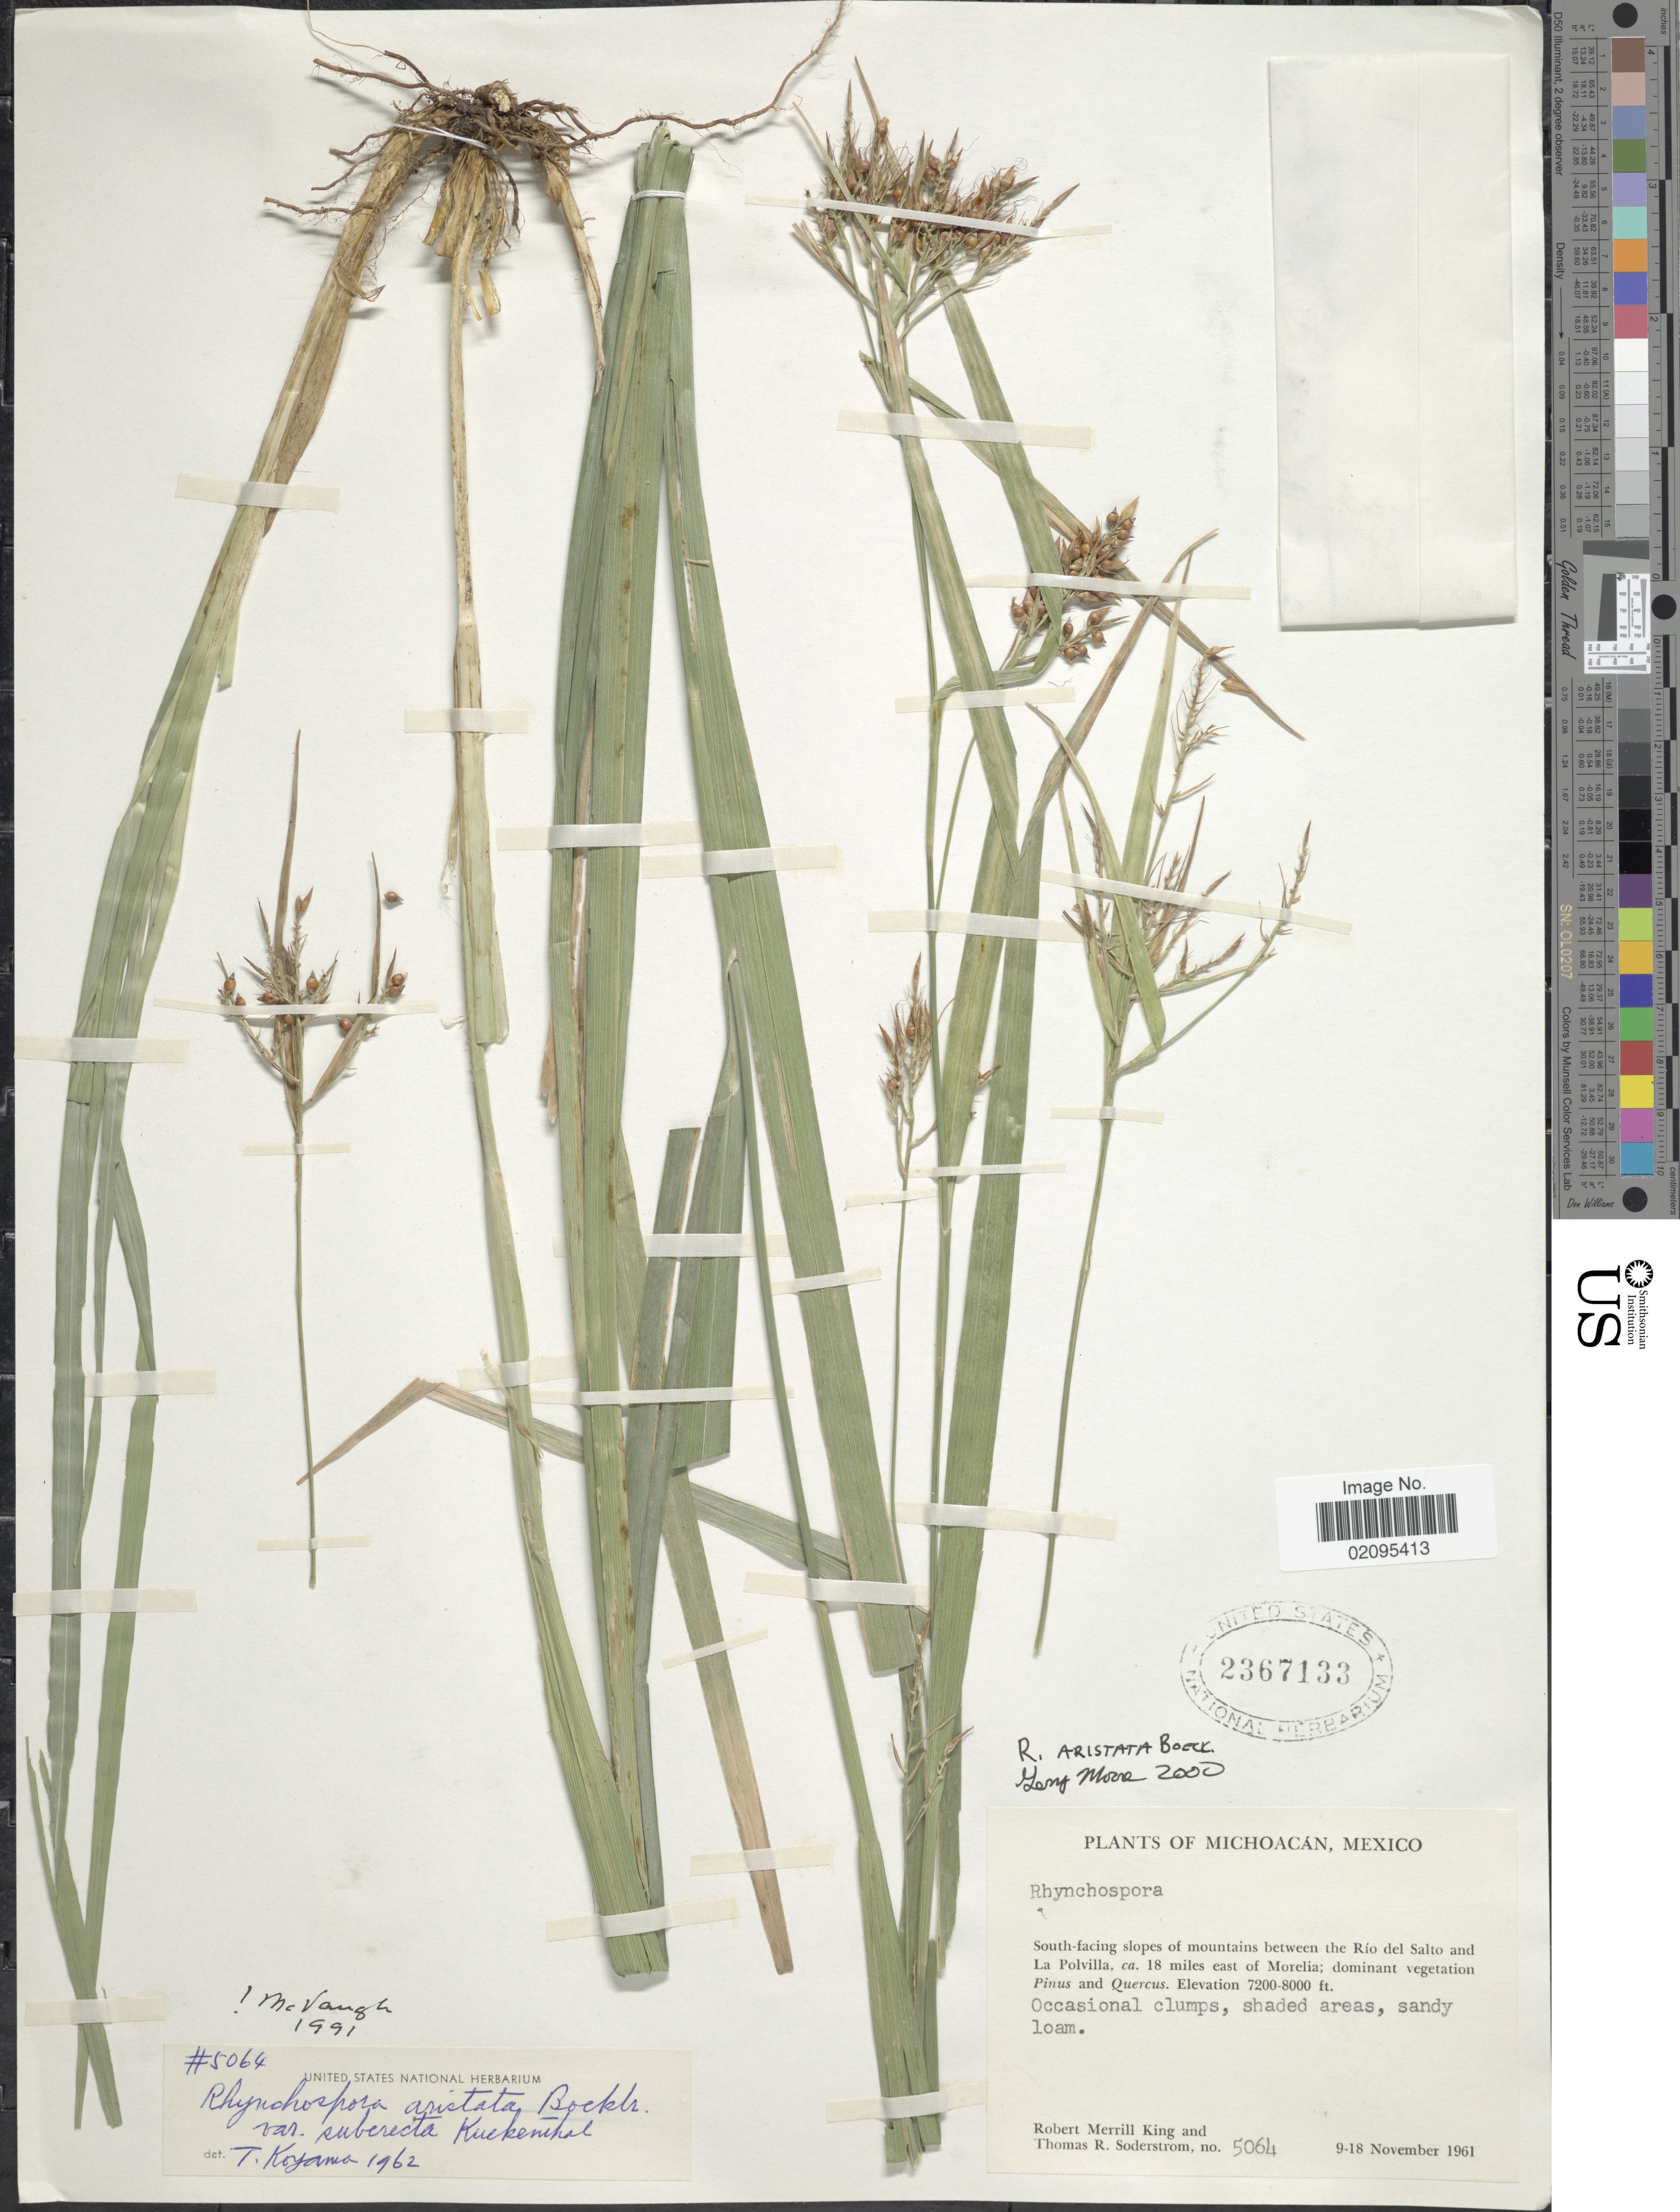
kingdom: Plantae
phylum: Tracheophyta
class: Liliopsida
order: Poales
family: Cyperaceae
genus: Rhynchospora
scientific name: Rhynchospora aristata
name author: Boeckeler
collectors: R. M. King & T. R. Soderstrom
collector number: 5064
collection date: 1961-11-09/1961-11-18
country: Mexico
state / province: Michoacán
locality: South-facing slopes of mountains between the Rio del Salto and La Polvilla, ca. 18 miles east of Morelia.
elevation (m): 2195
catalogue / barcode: US 2367133